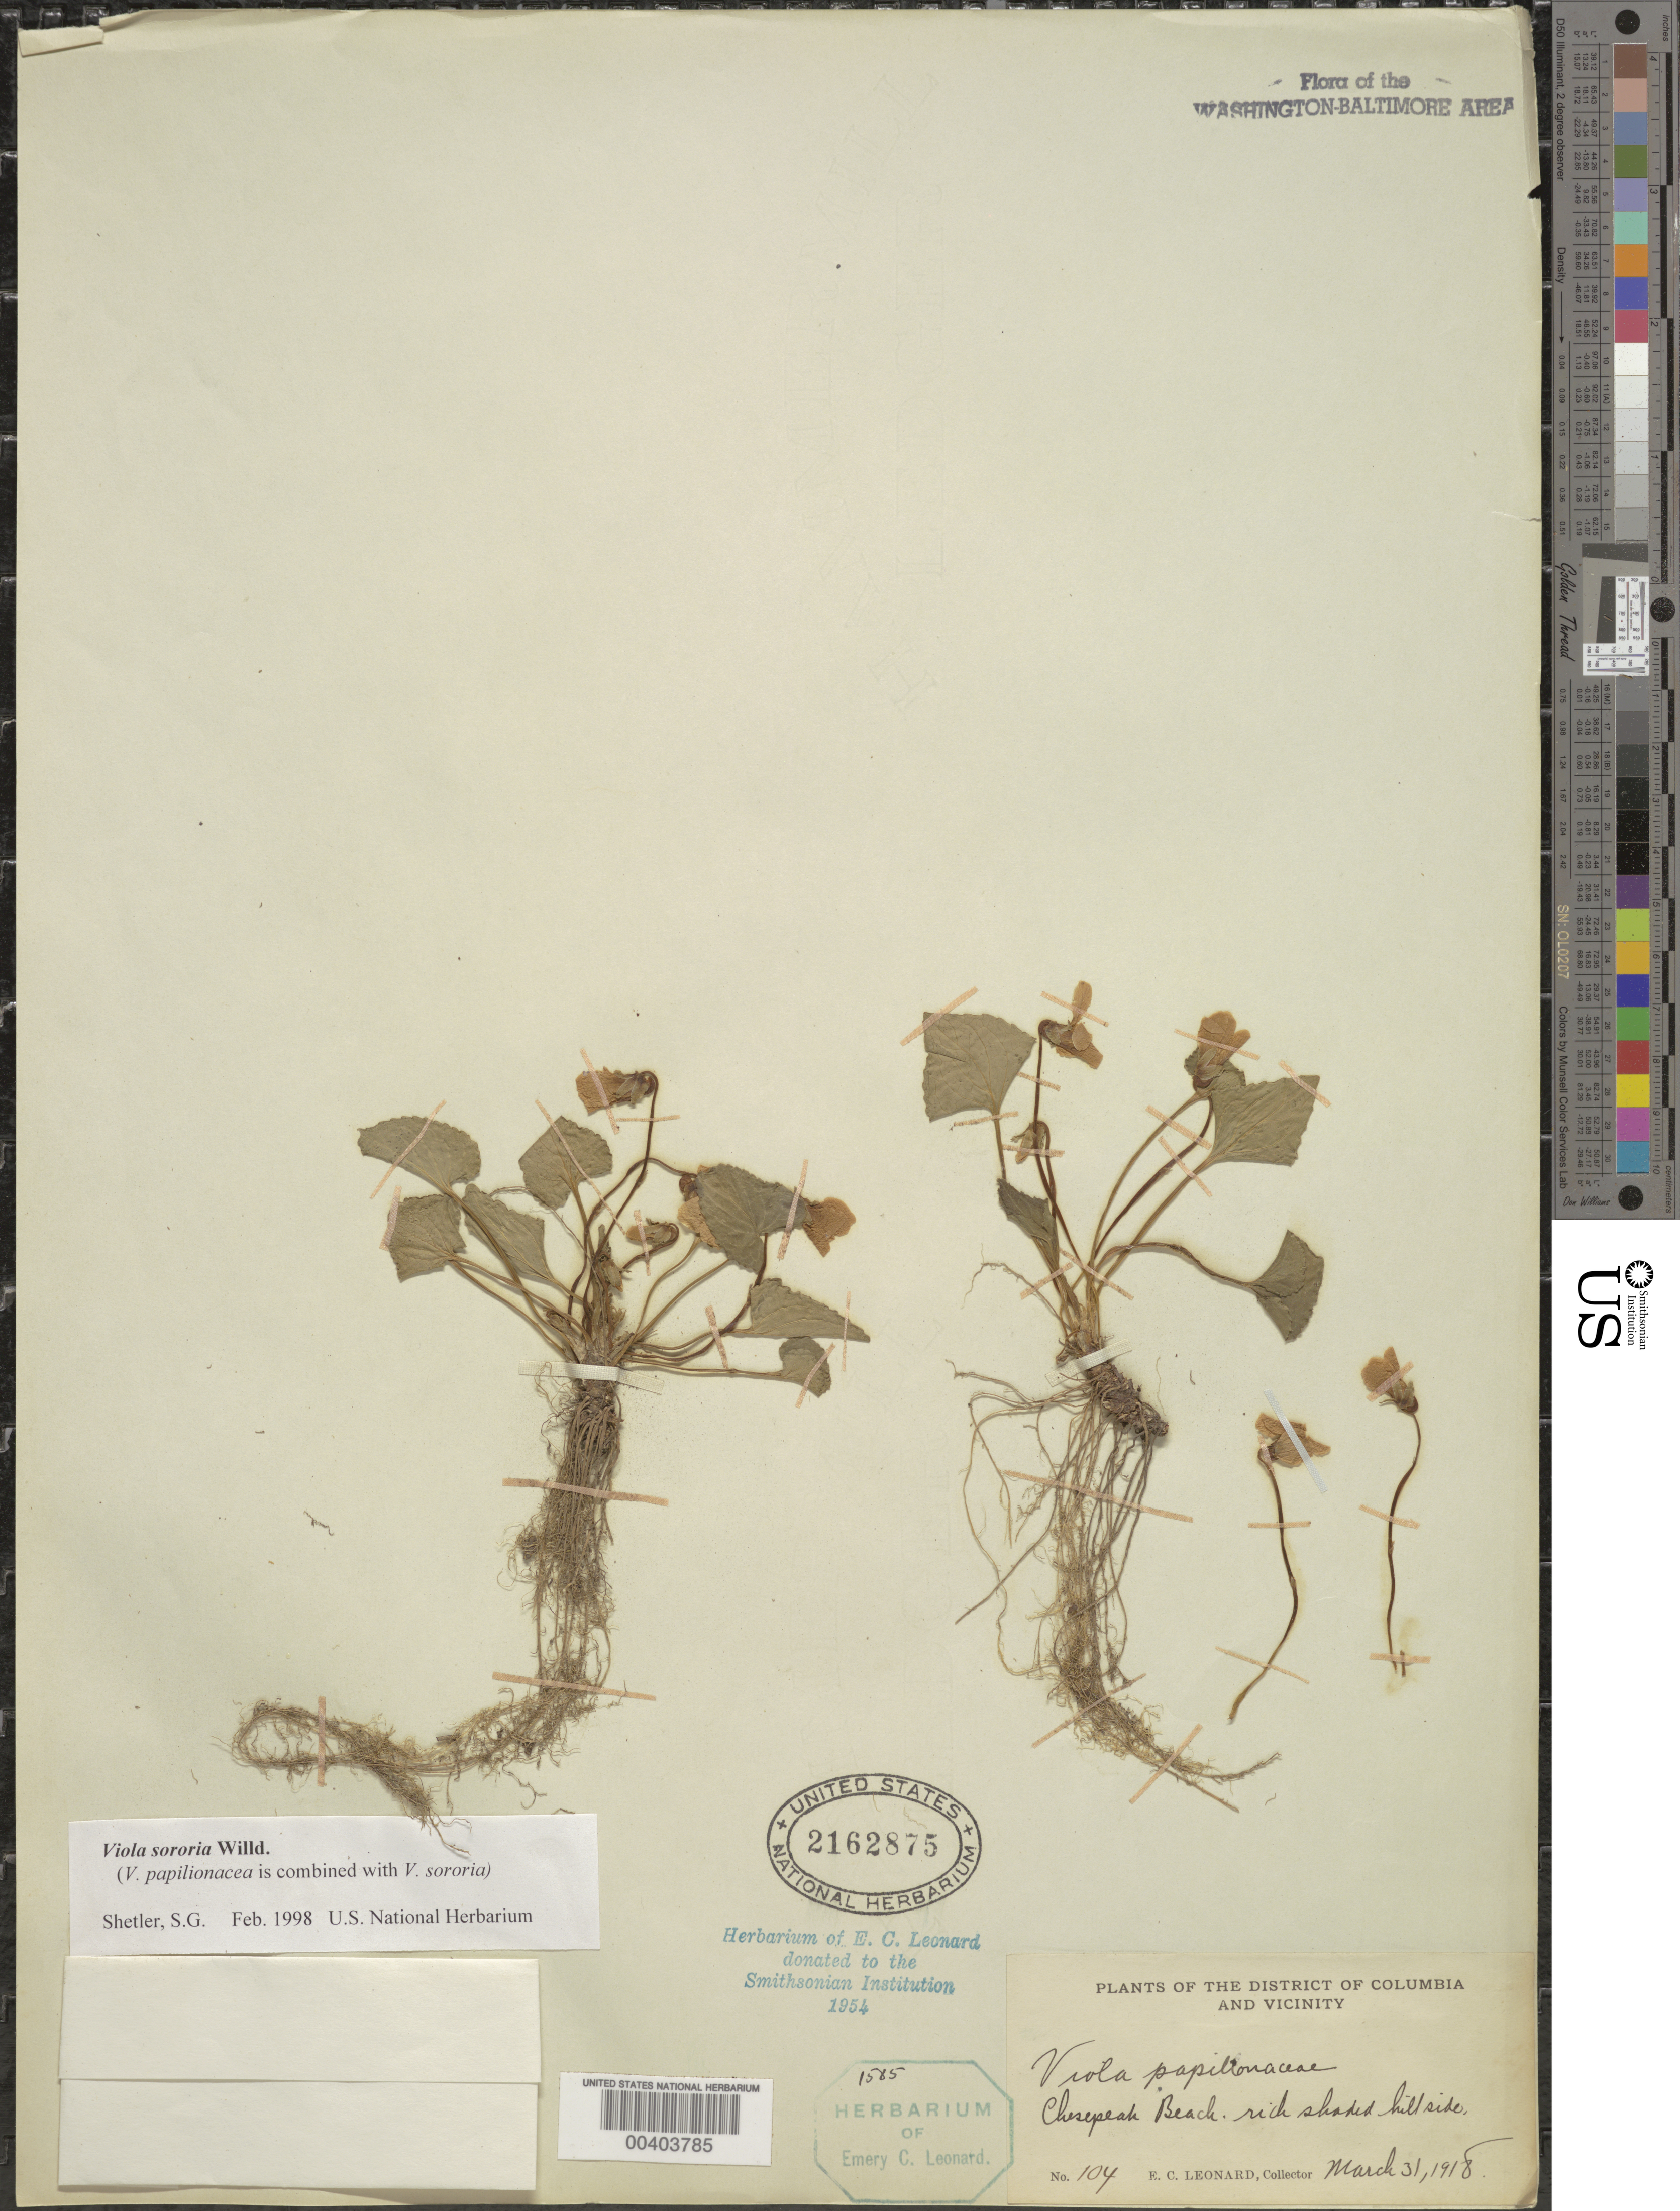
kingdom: Plantae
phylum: Tracheophyta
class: Magnoliopsida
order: Malpighiales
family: Violaceae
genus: Viola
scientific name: Viola sororia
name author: Willd.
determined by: Shetler, Stanwyn G., (US), NMNH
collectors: E. C. Leonard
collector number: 104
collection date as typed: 31 Mar 1918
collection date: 1918-03-31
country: United States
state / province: Maryland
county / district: Calvert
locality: Chesapeake Beach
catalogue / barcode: US 2162875